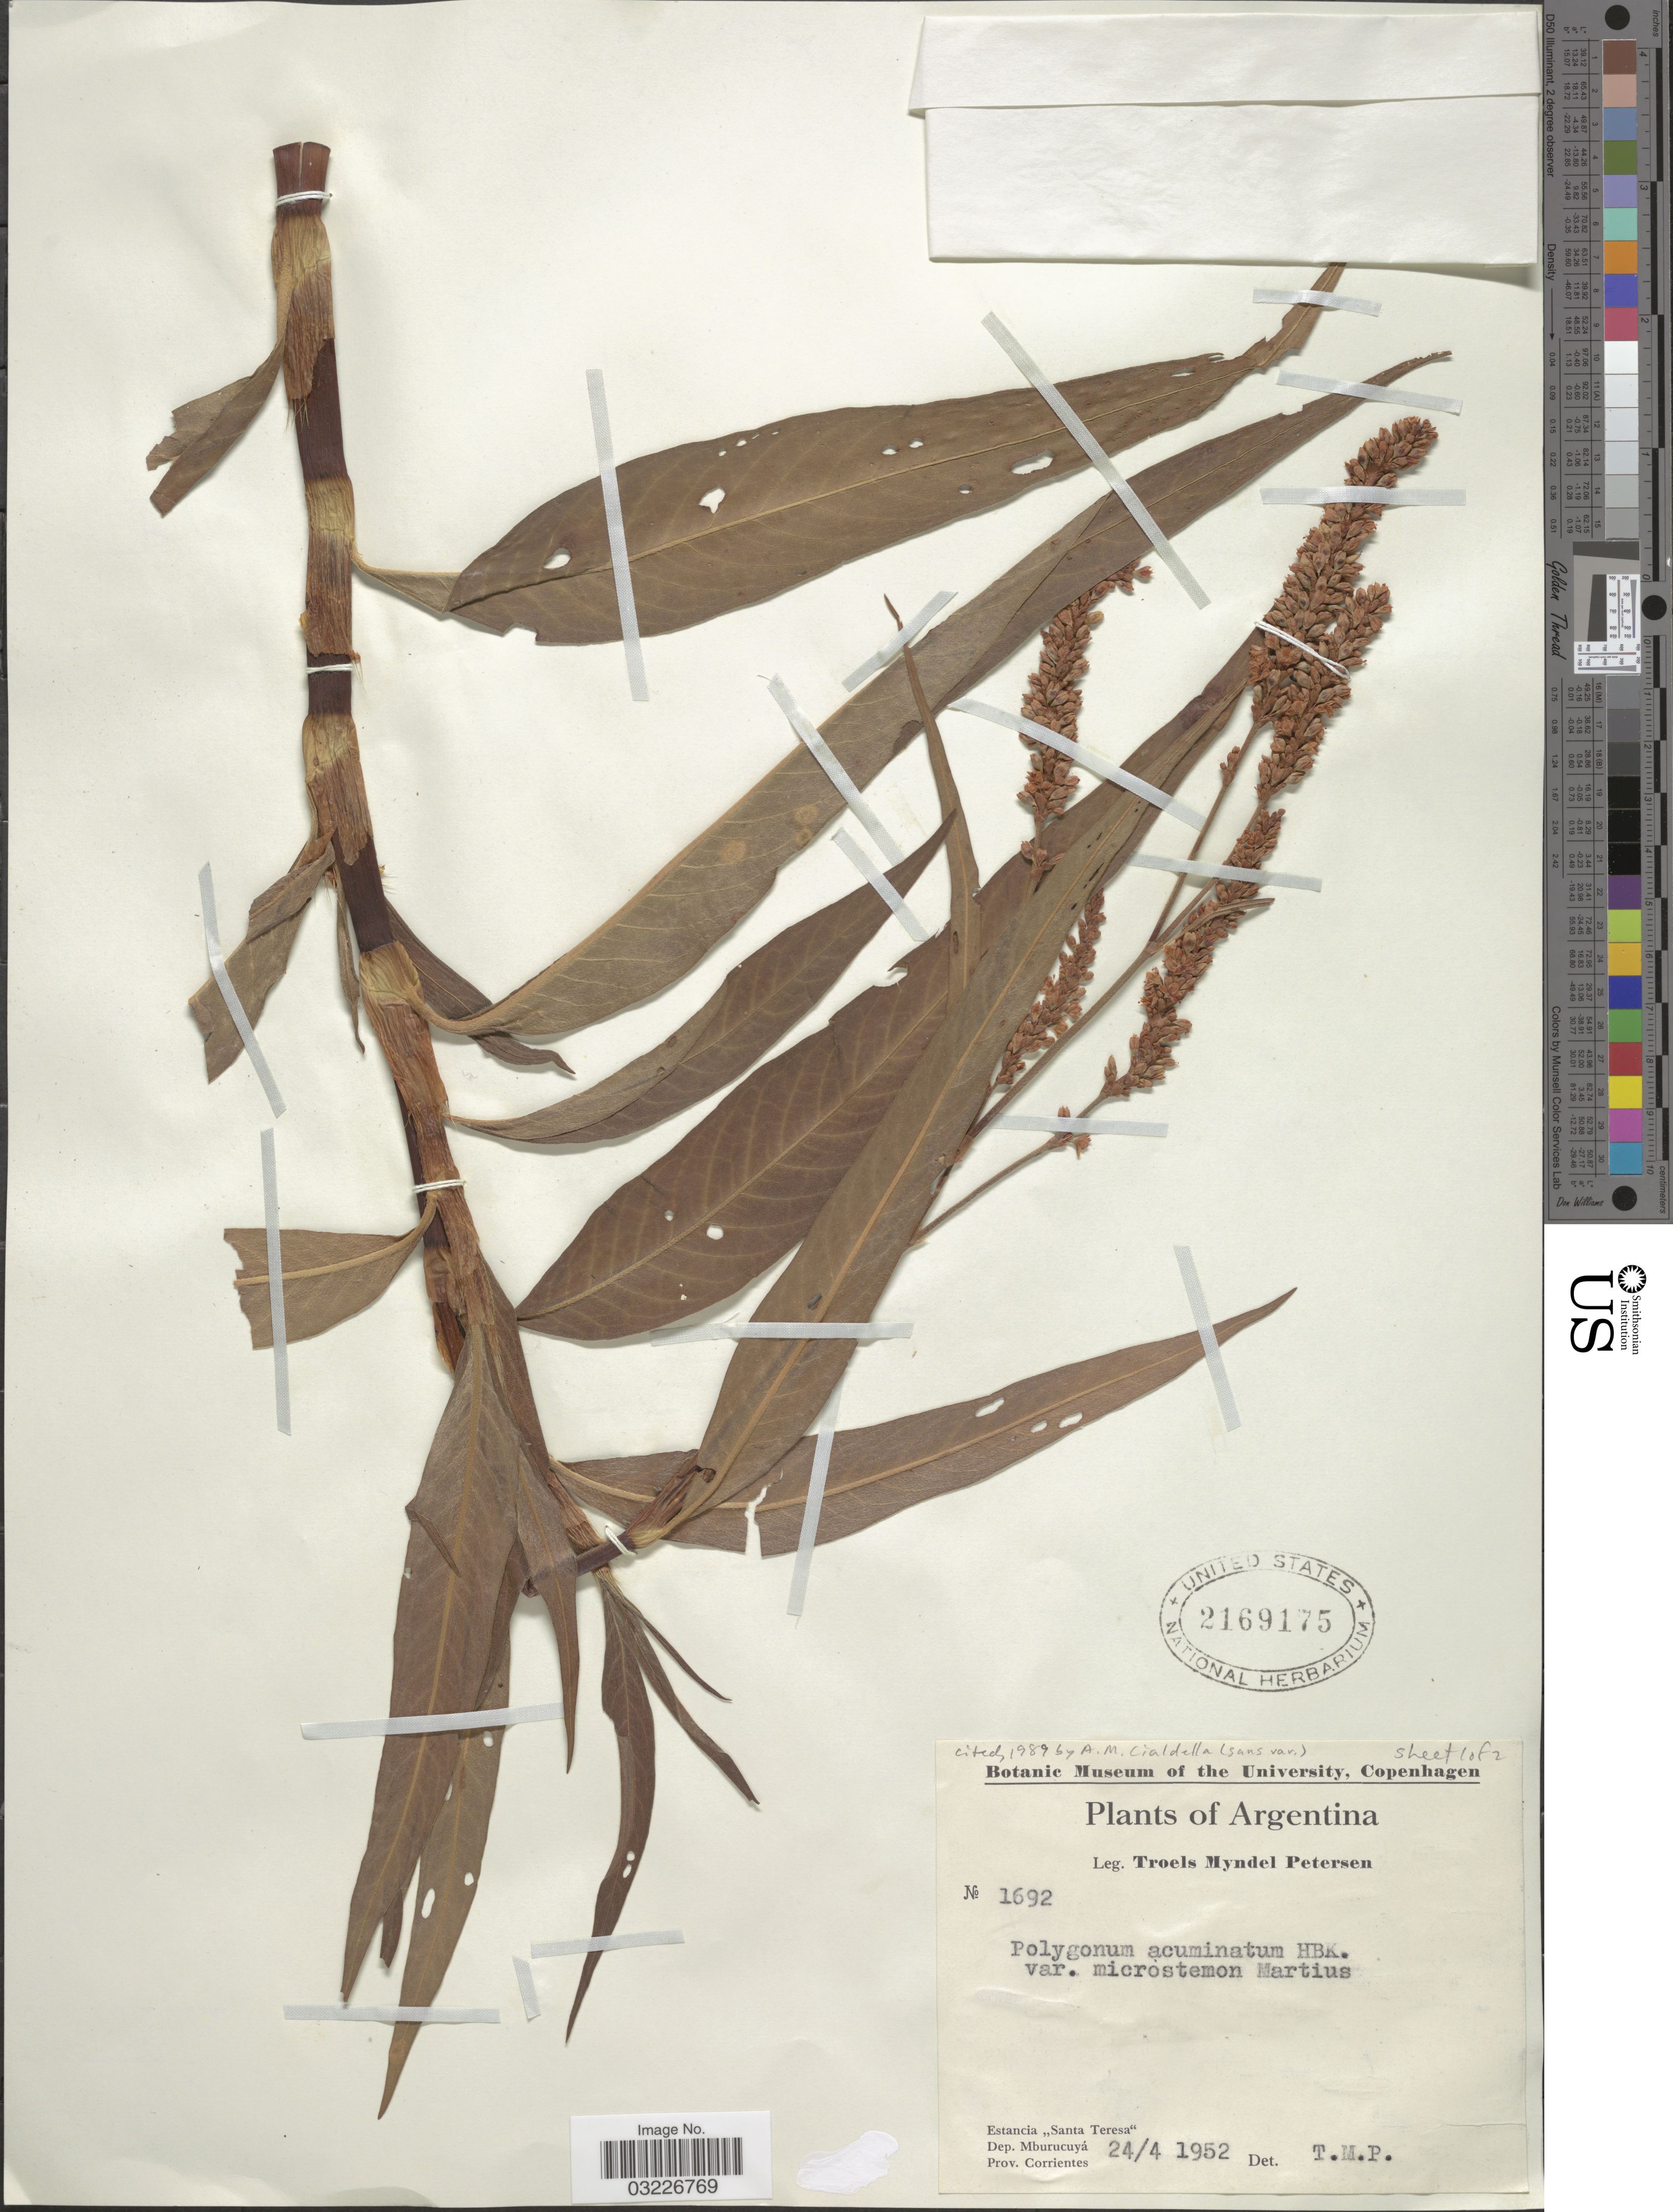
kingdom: Plantae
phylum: Tracheophyta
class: Magnoliopsida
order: Caryophyllales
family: Polygonaceae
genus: Polygonum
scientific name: Polygonum acuminatum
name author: Kunth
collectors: T. M. Petersen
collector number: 1692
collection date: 1952-04-24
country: Argentina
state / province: Corrientes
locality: Estancia "Santa Teresa", Dep. Mburucuyá.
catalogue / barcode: US 2169175